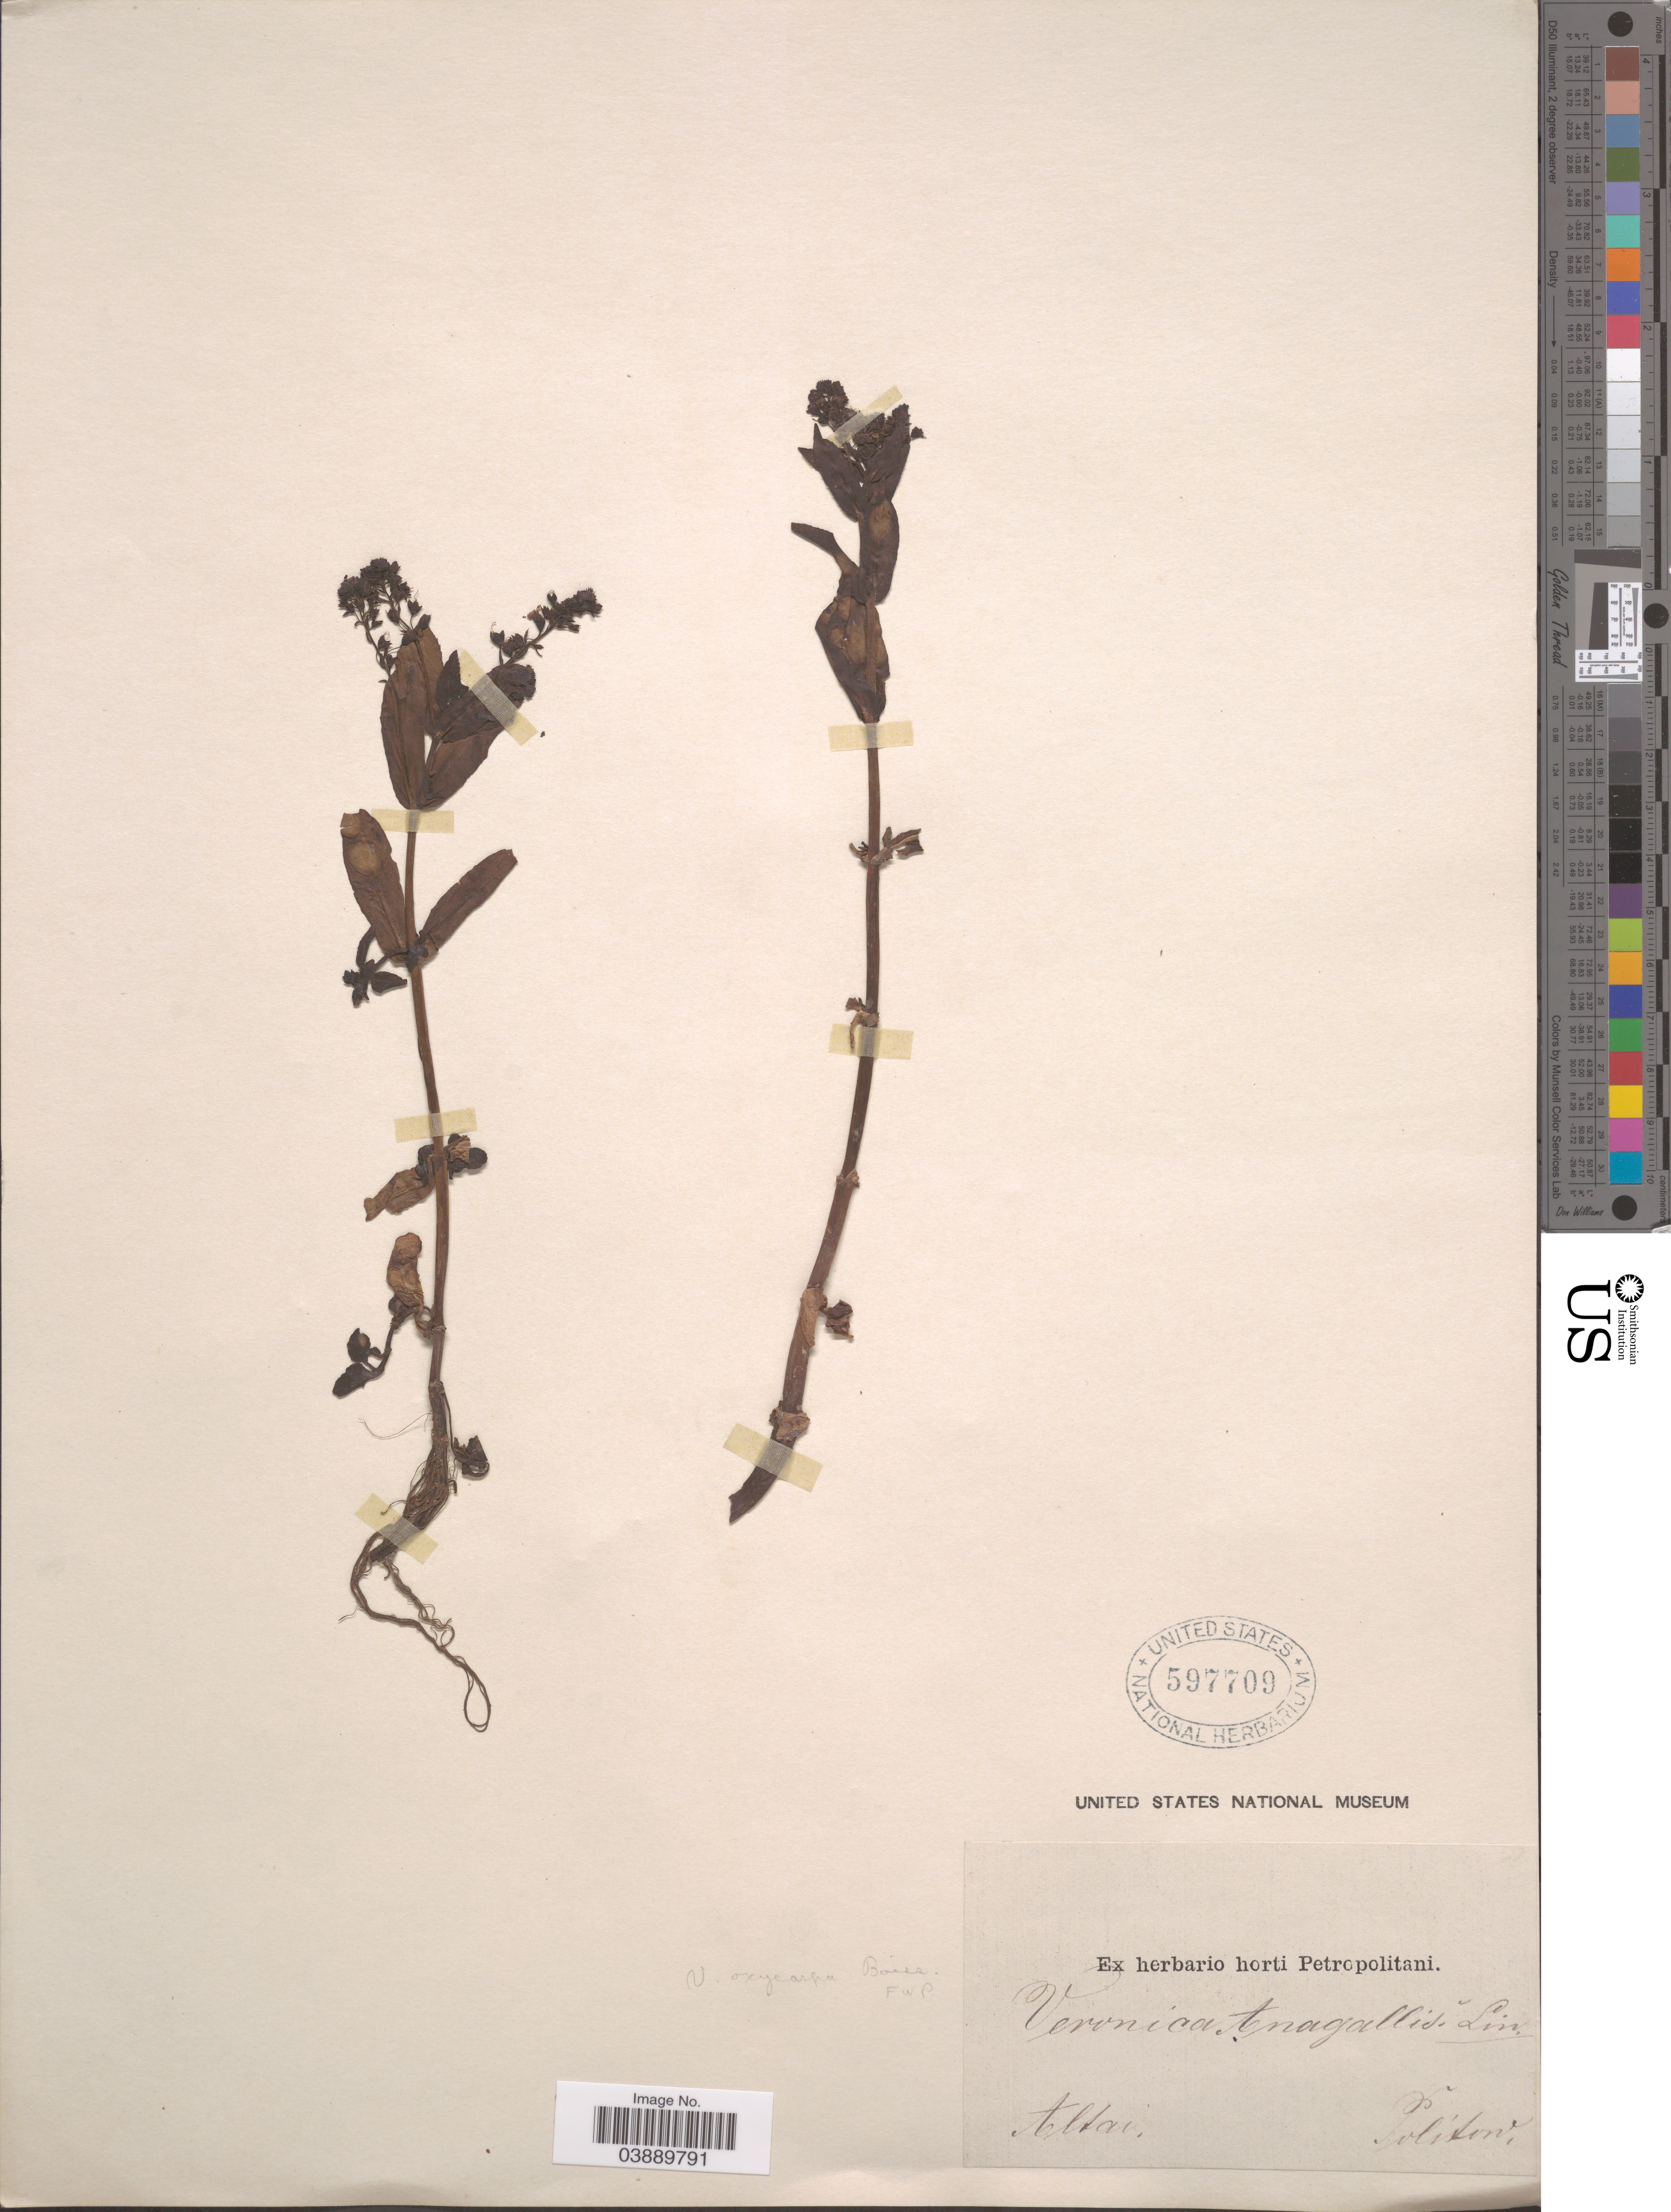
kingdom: Plantae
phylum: Tracheophyta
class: Magnoliopsida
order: Lamiales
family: Plantaginaceae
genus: Veronica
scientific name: Veronica anagallis-aquatica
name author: L.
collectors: -. Politow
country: Russian Federation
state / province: Altai Republic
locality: Altai.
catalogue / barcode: US 597709